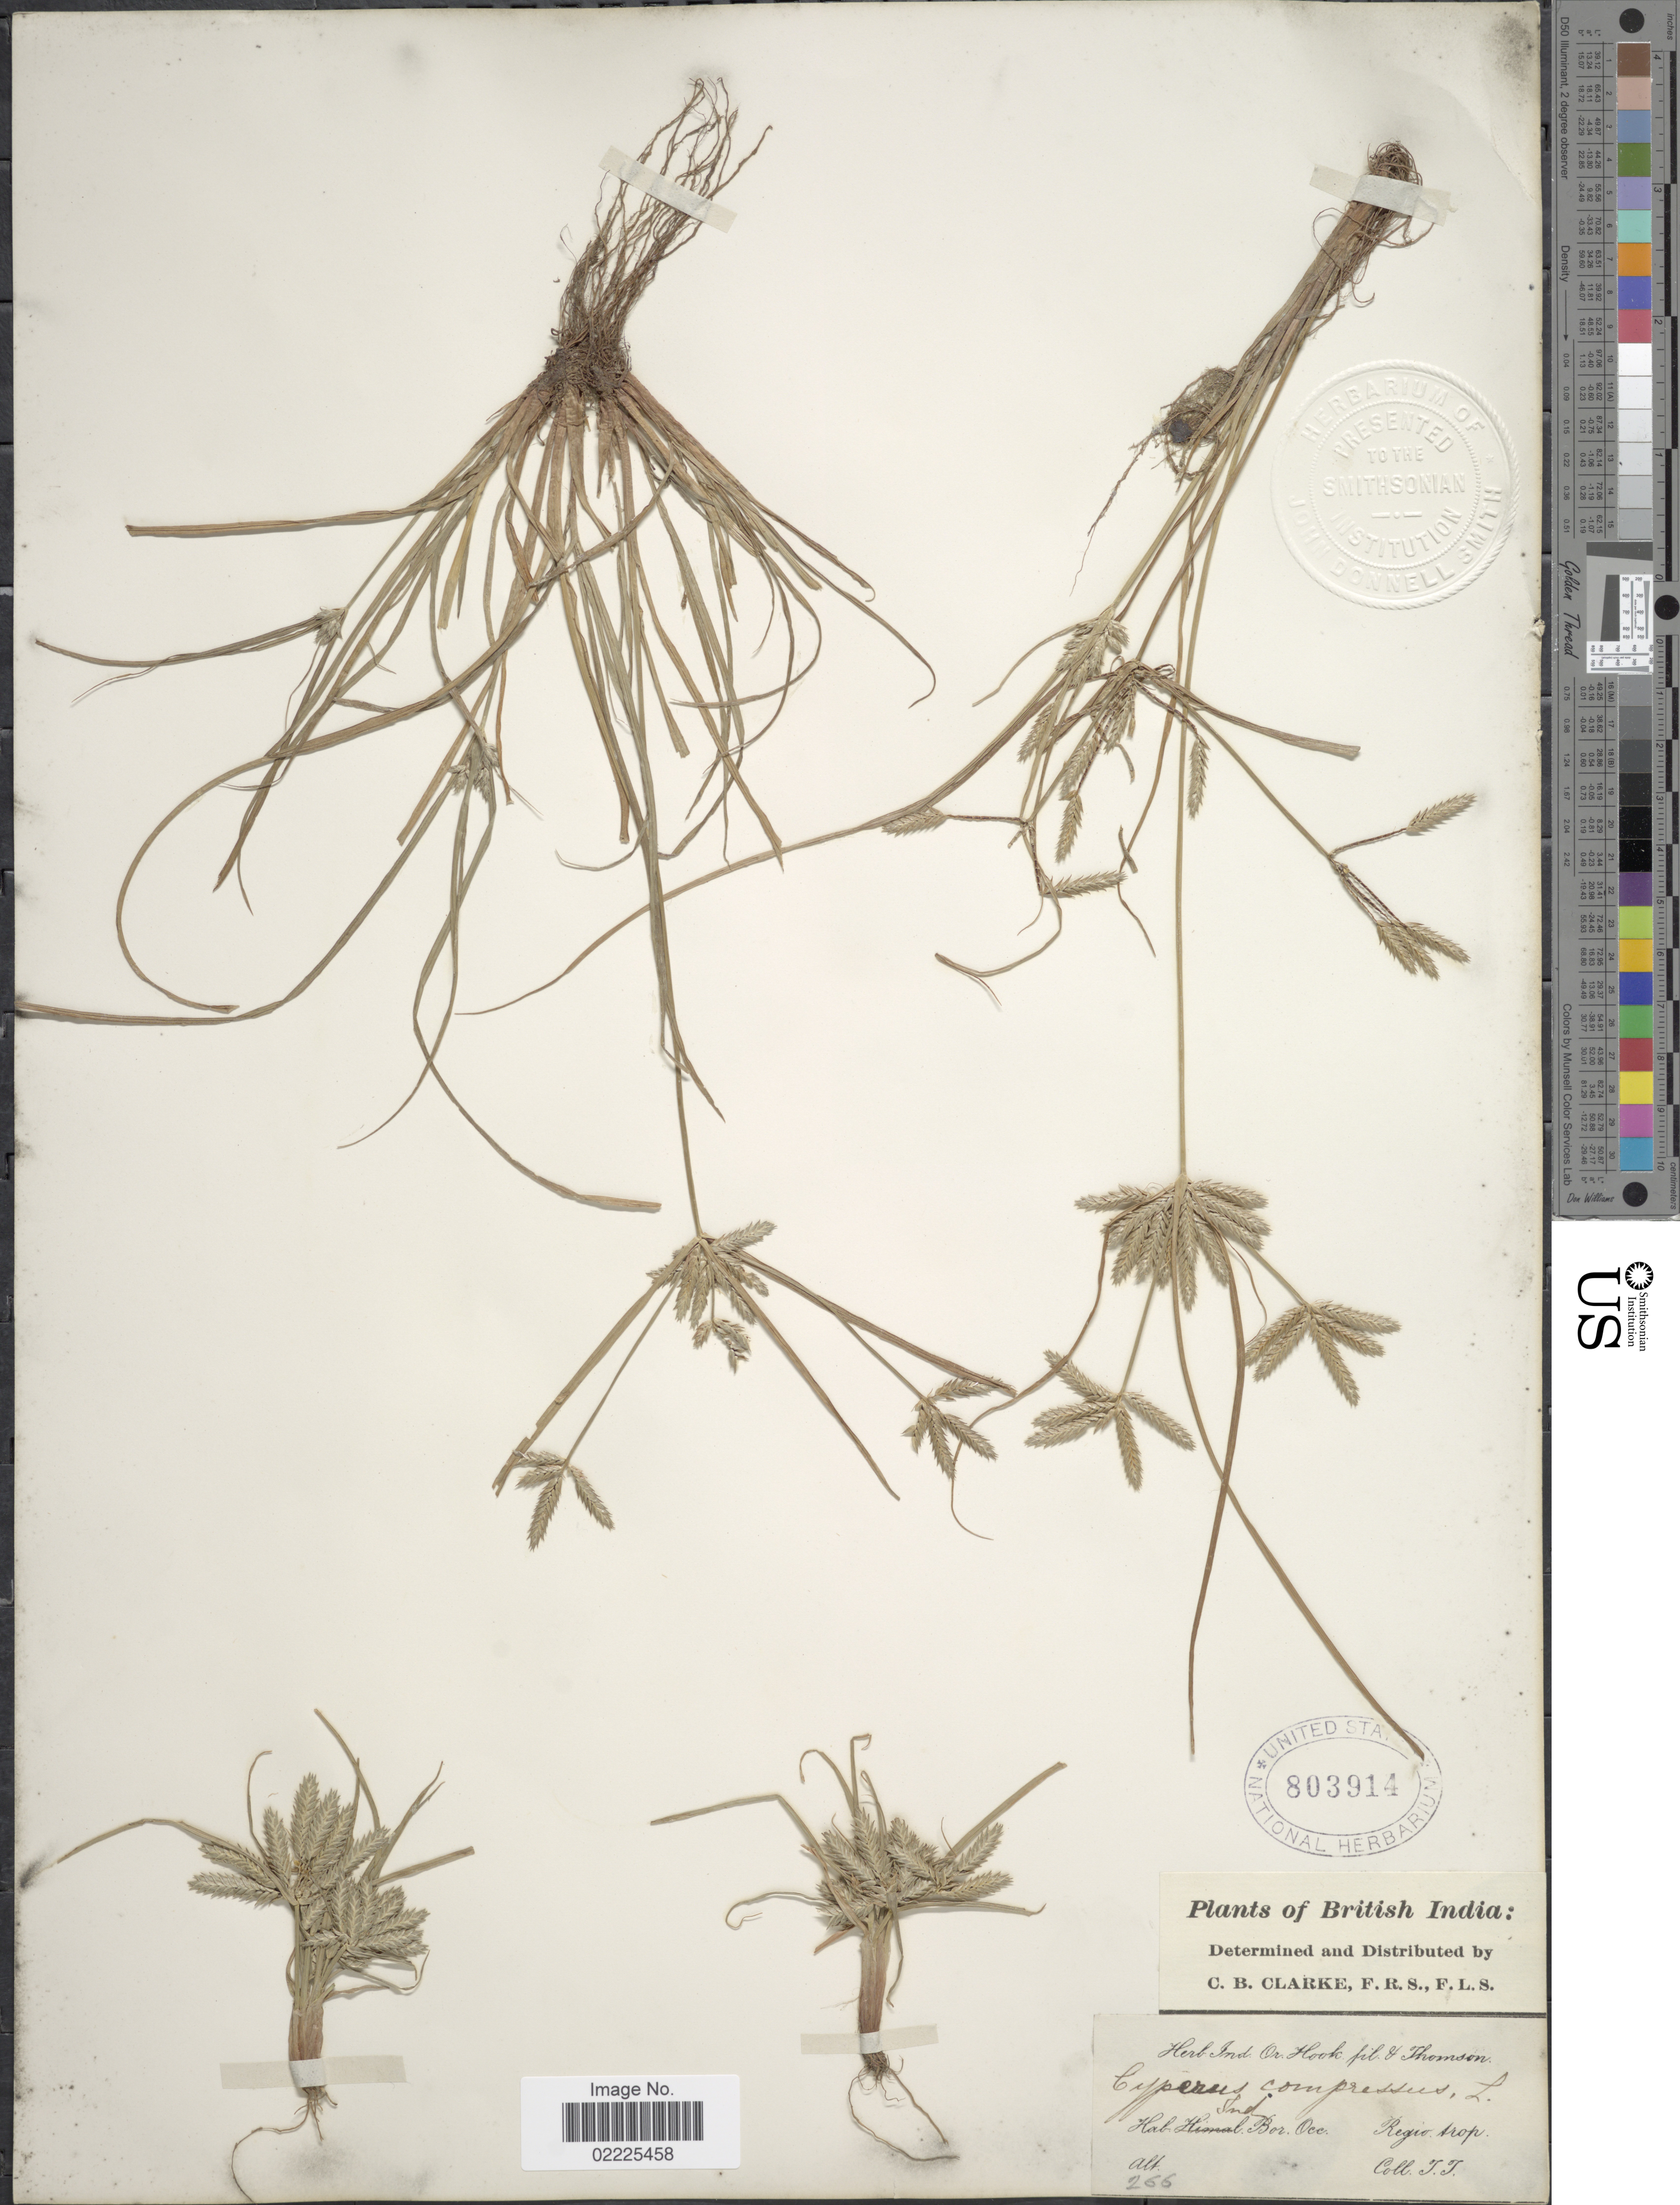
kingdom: Plantae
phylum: Tracheophyta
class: Liliopsida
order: Poales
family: Cyperaceae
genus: Cyperus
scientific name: Cyperus compressus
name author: L.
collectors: T. Thomson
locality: British India, Ind. Bor. Occ., Regio trop.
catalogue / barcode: US 803914